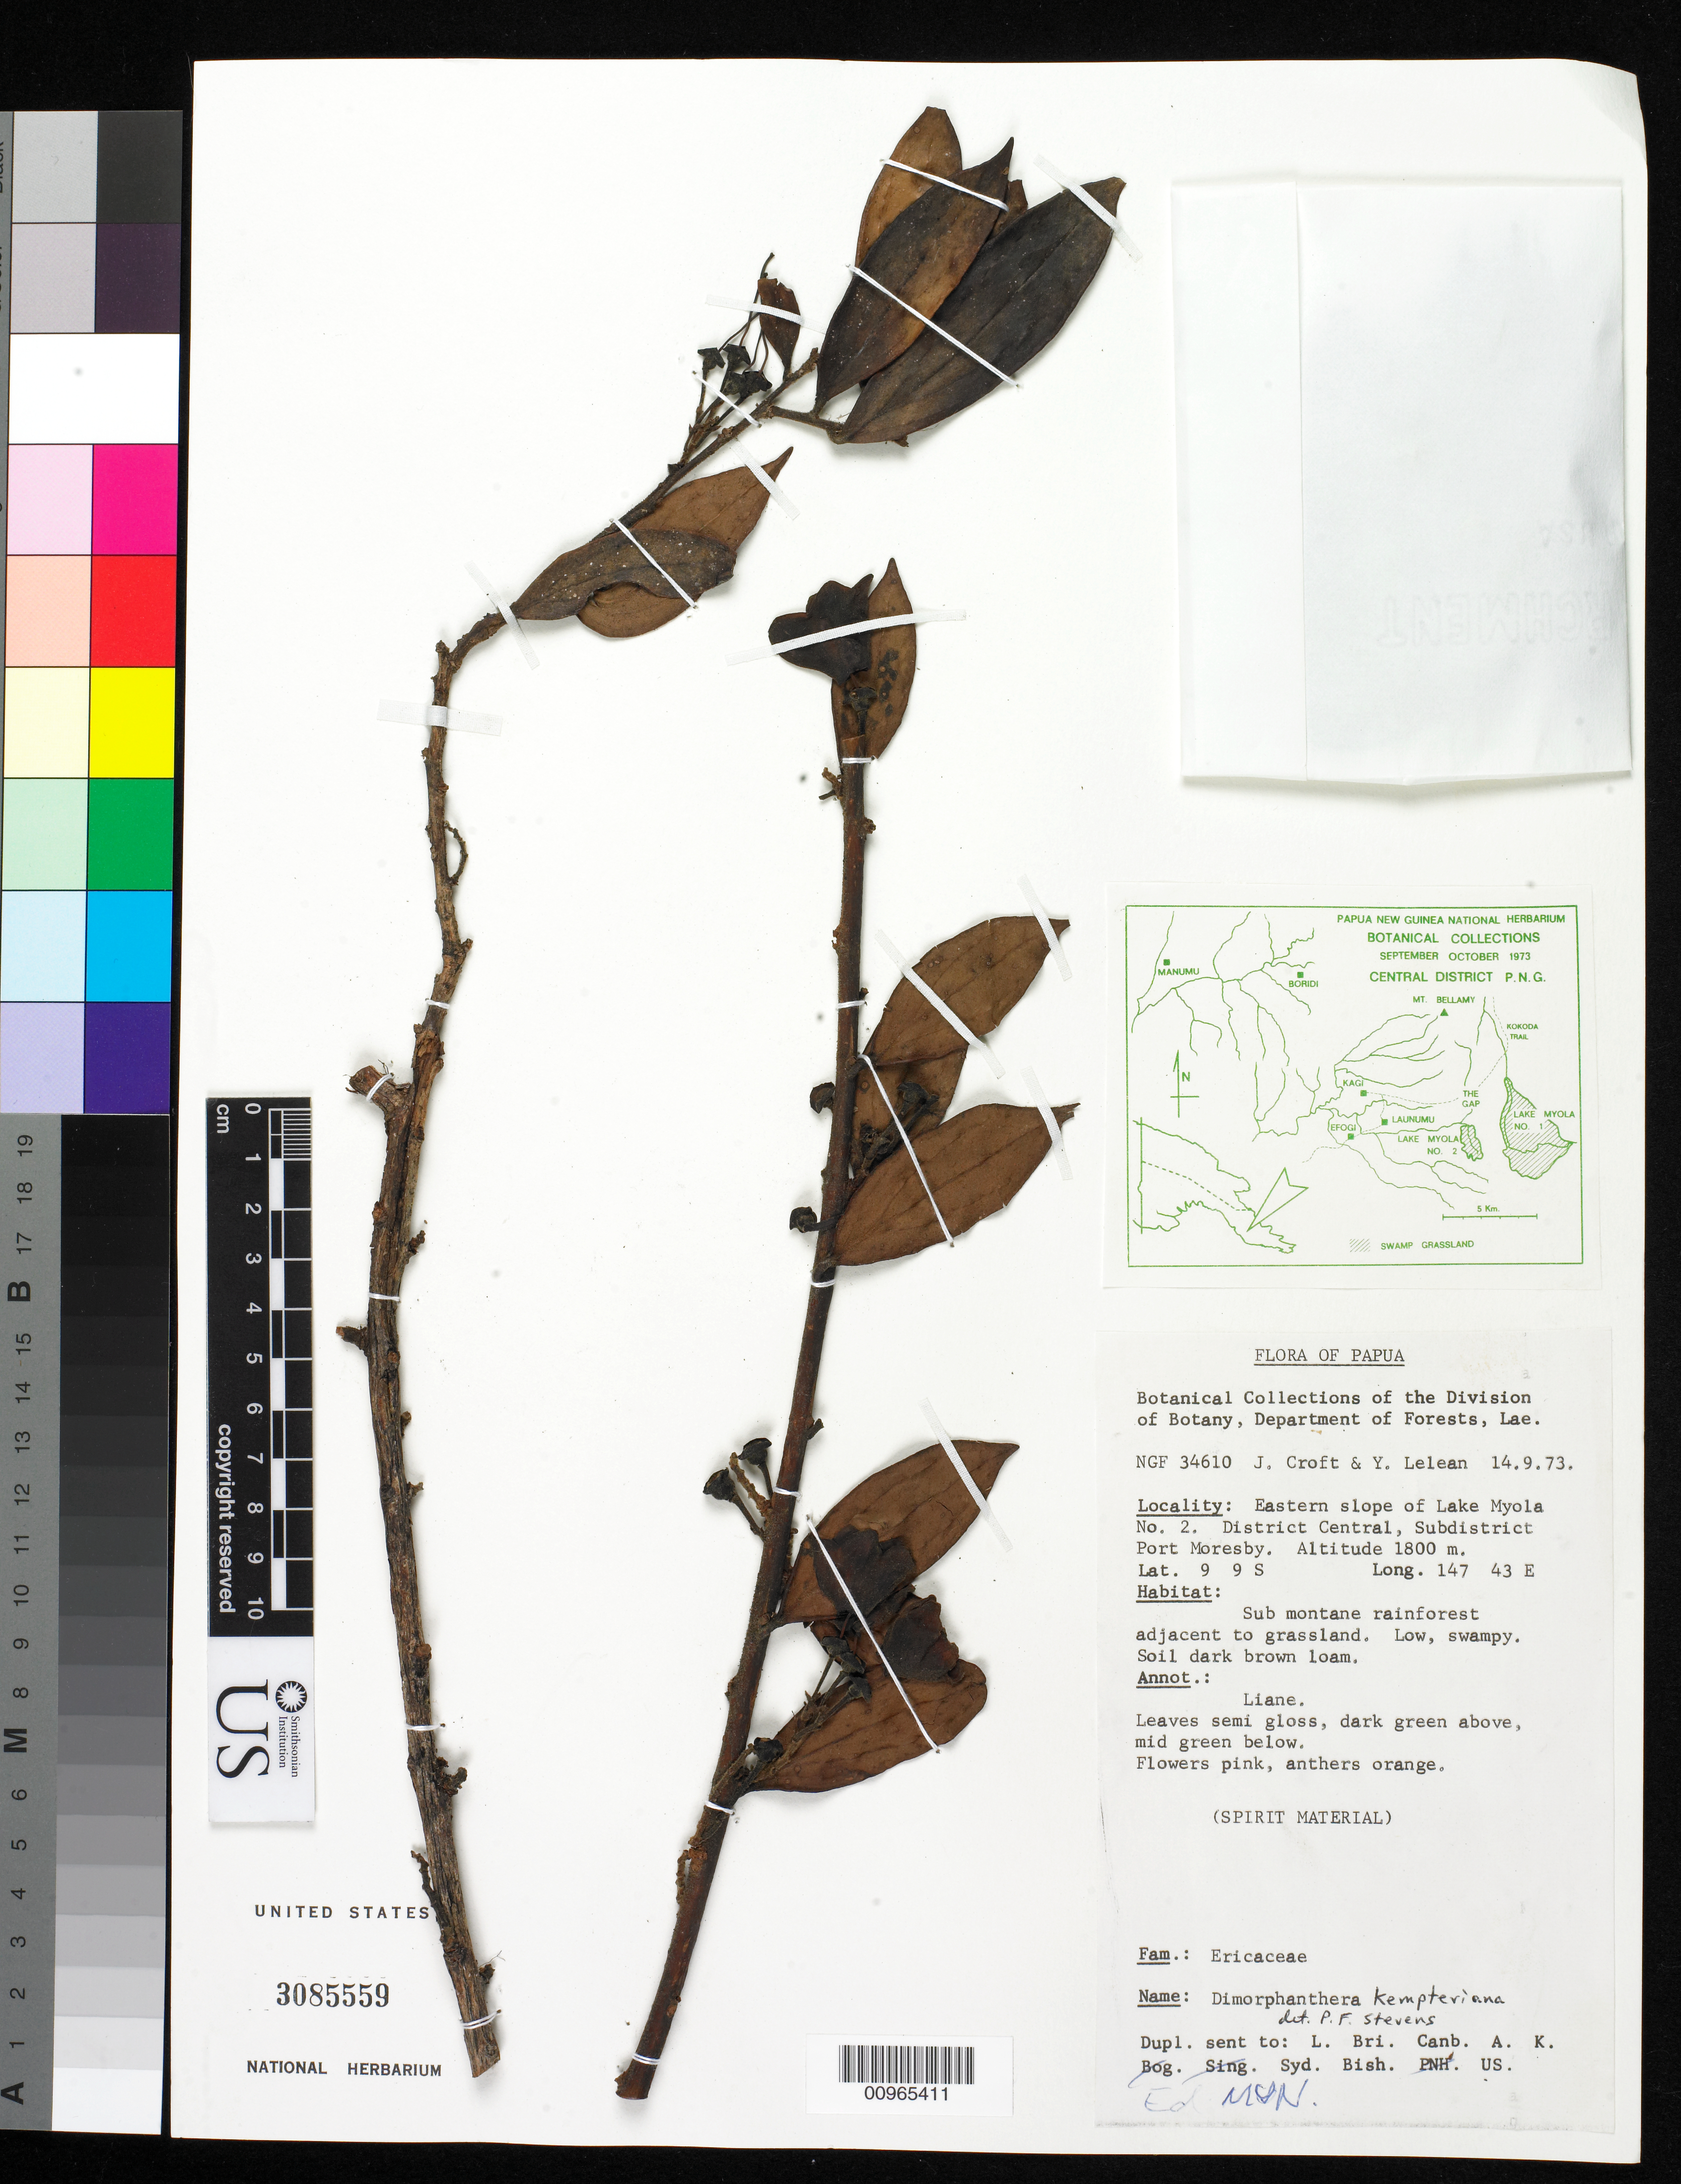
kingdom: Plantae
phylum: Tracheophyta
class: Magnoliopsida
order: Ericales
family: Ericaceae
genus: Dimorphanthera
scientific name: Dimorphanthera kempteriana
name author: Schltr.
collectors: J. Croft & Y. Lelean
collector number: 34610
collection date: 1973-09-14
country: Papua New Guinea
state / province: Central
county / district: Port Moresby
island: New Guinea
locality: Eastern slope of Lake Myola No. 2, Port Moresby subdistrict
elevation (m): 1800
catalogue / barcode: US 3085559